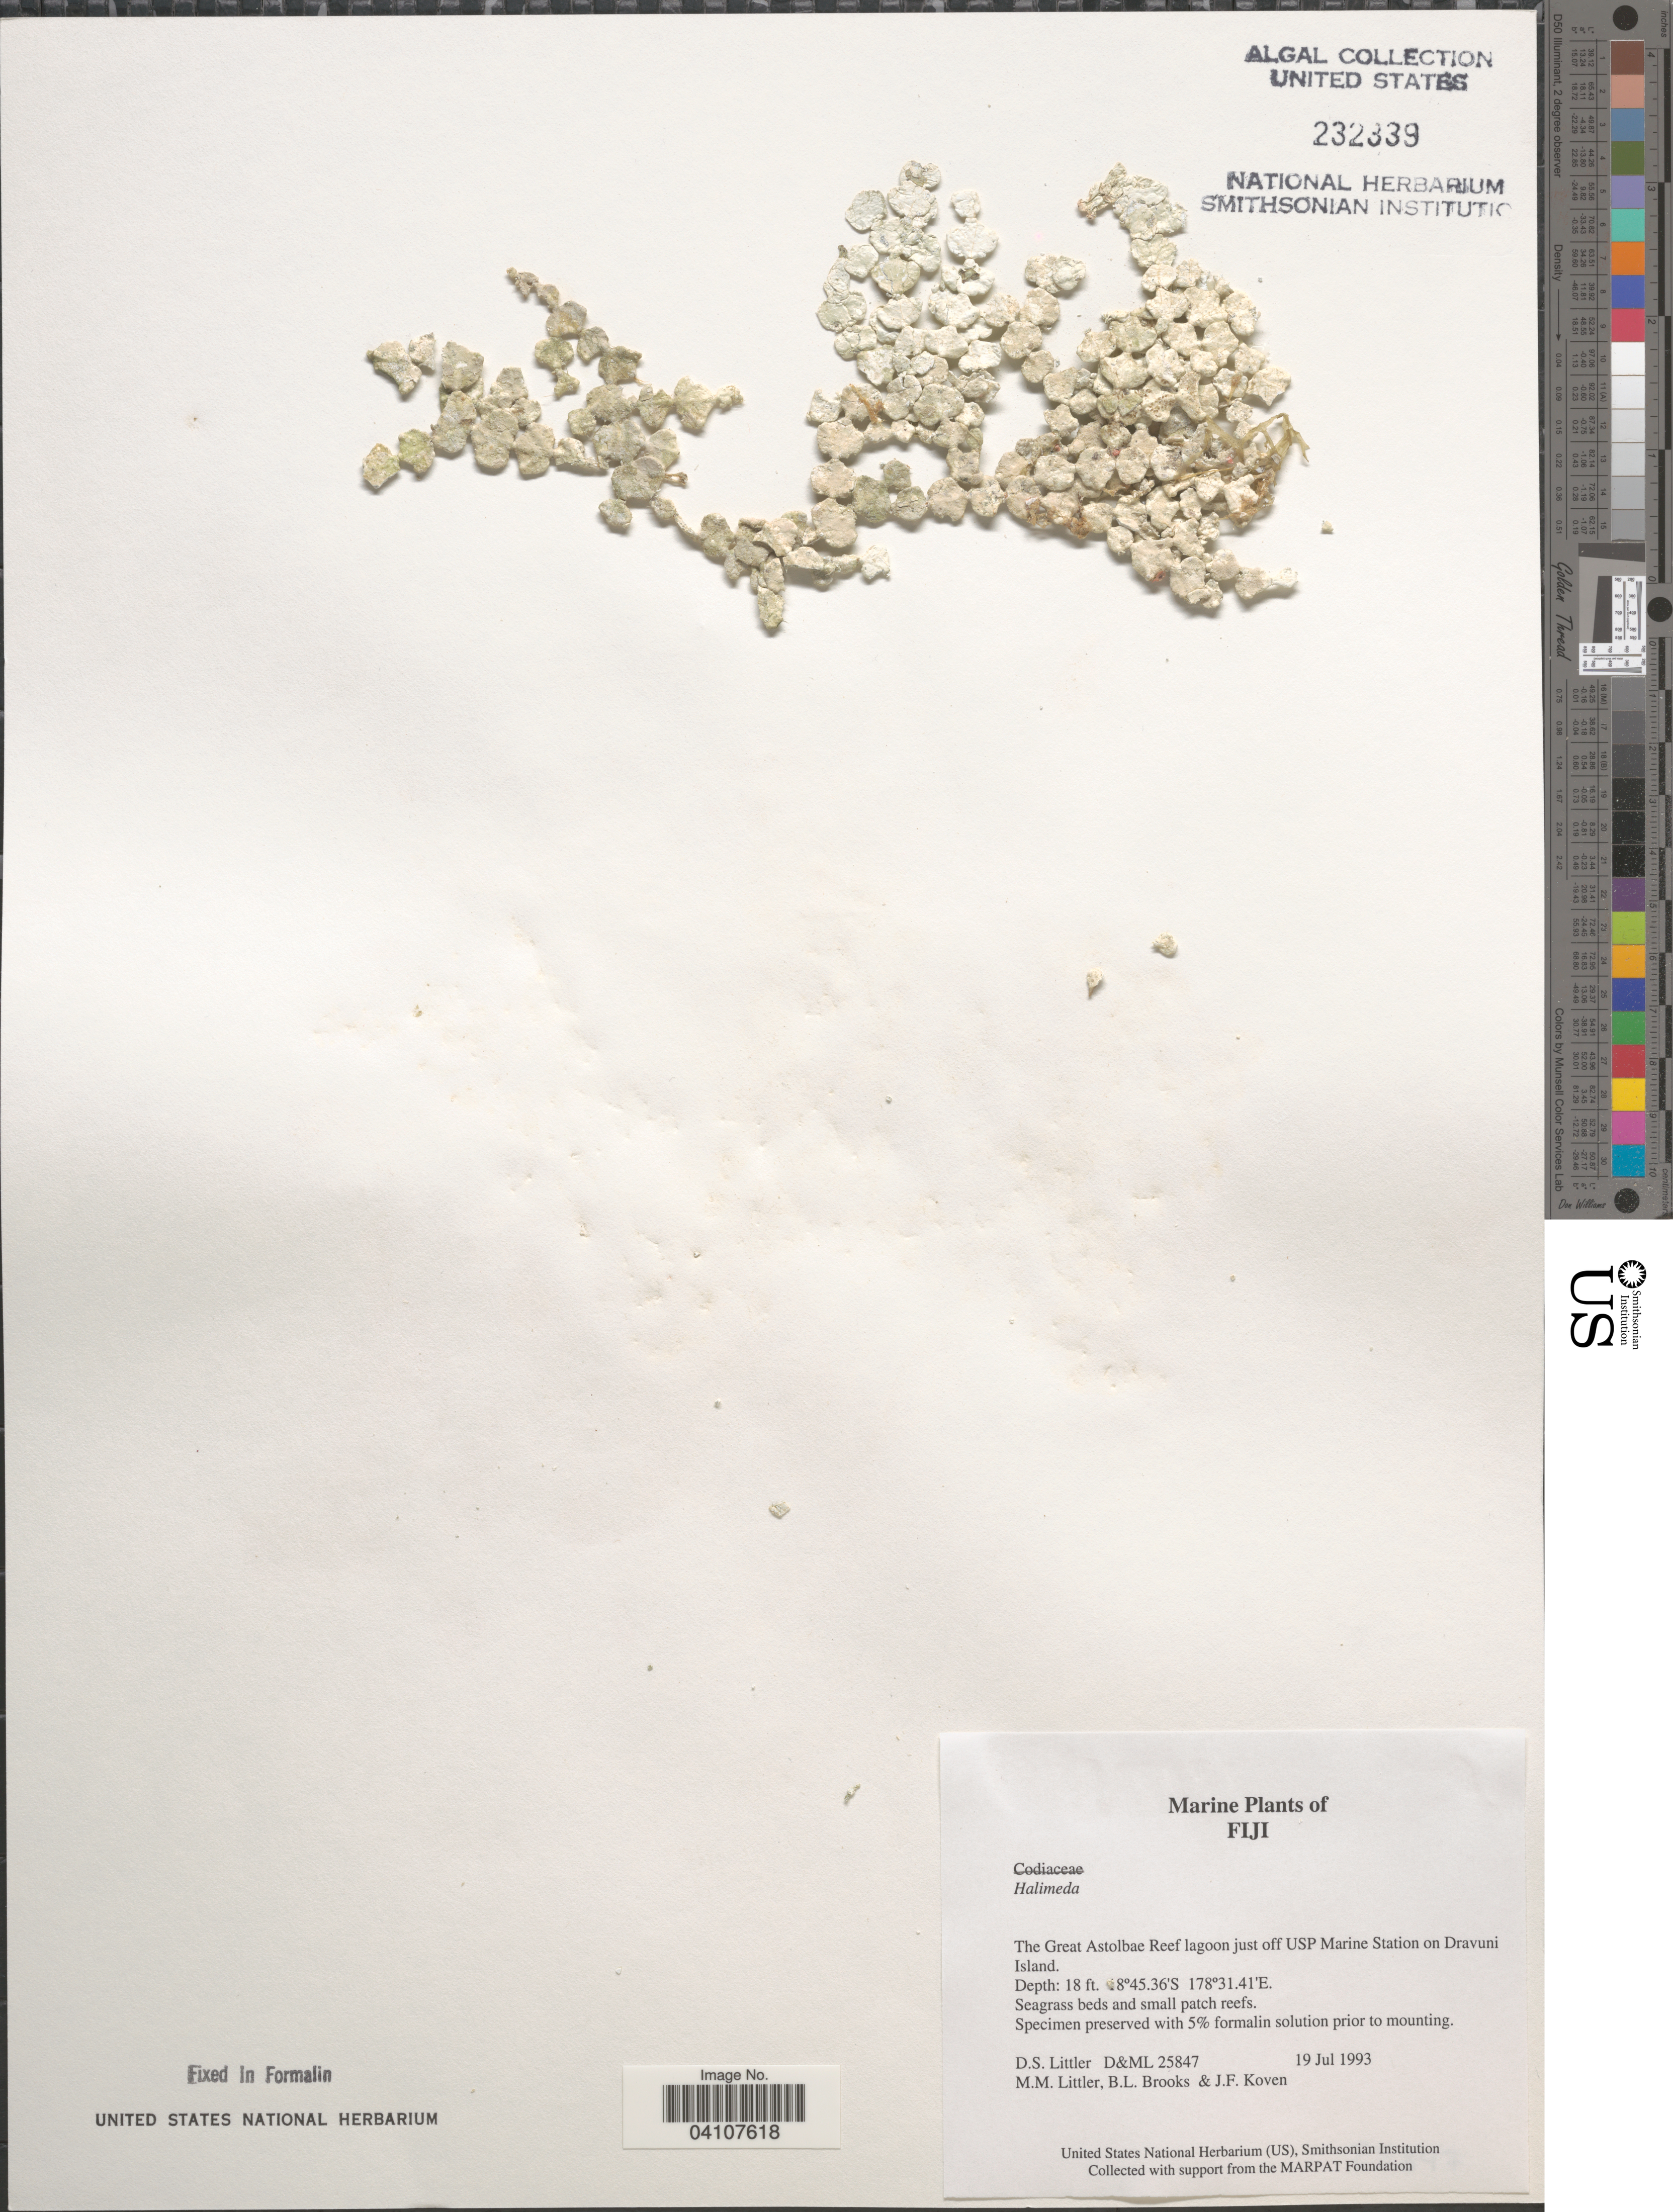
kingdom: Plantae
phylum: Chlorophyta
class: Ulvophyceae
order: Bryopsidales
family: Halimedaceae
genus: Halimeda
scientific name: Halimeda sp.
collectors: D. S. Littler, B. Brooks & J. Koven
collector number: D&ML25847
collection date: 1993-07-19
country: Fiji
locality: The Great Astrolbae Reef lagoon just off USP Marine Station on Dravuni Island.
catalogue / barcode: US 232339